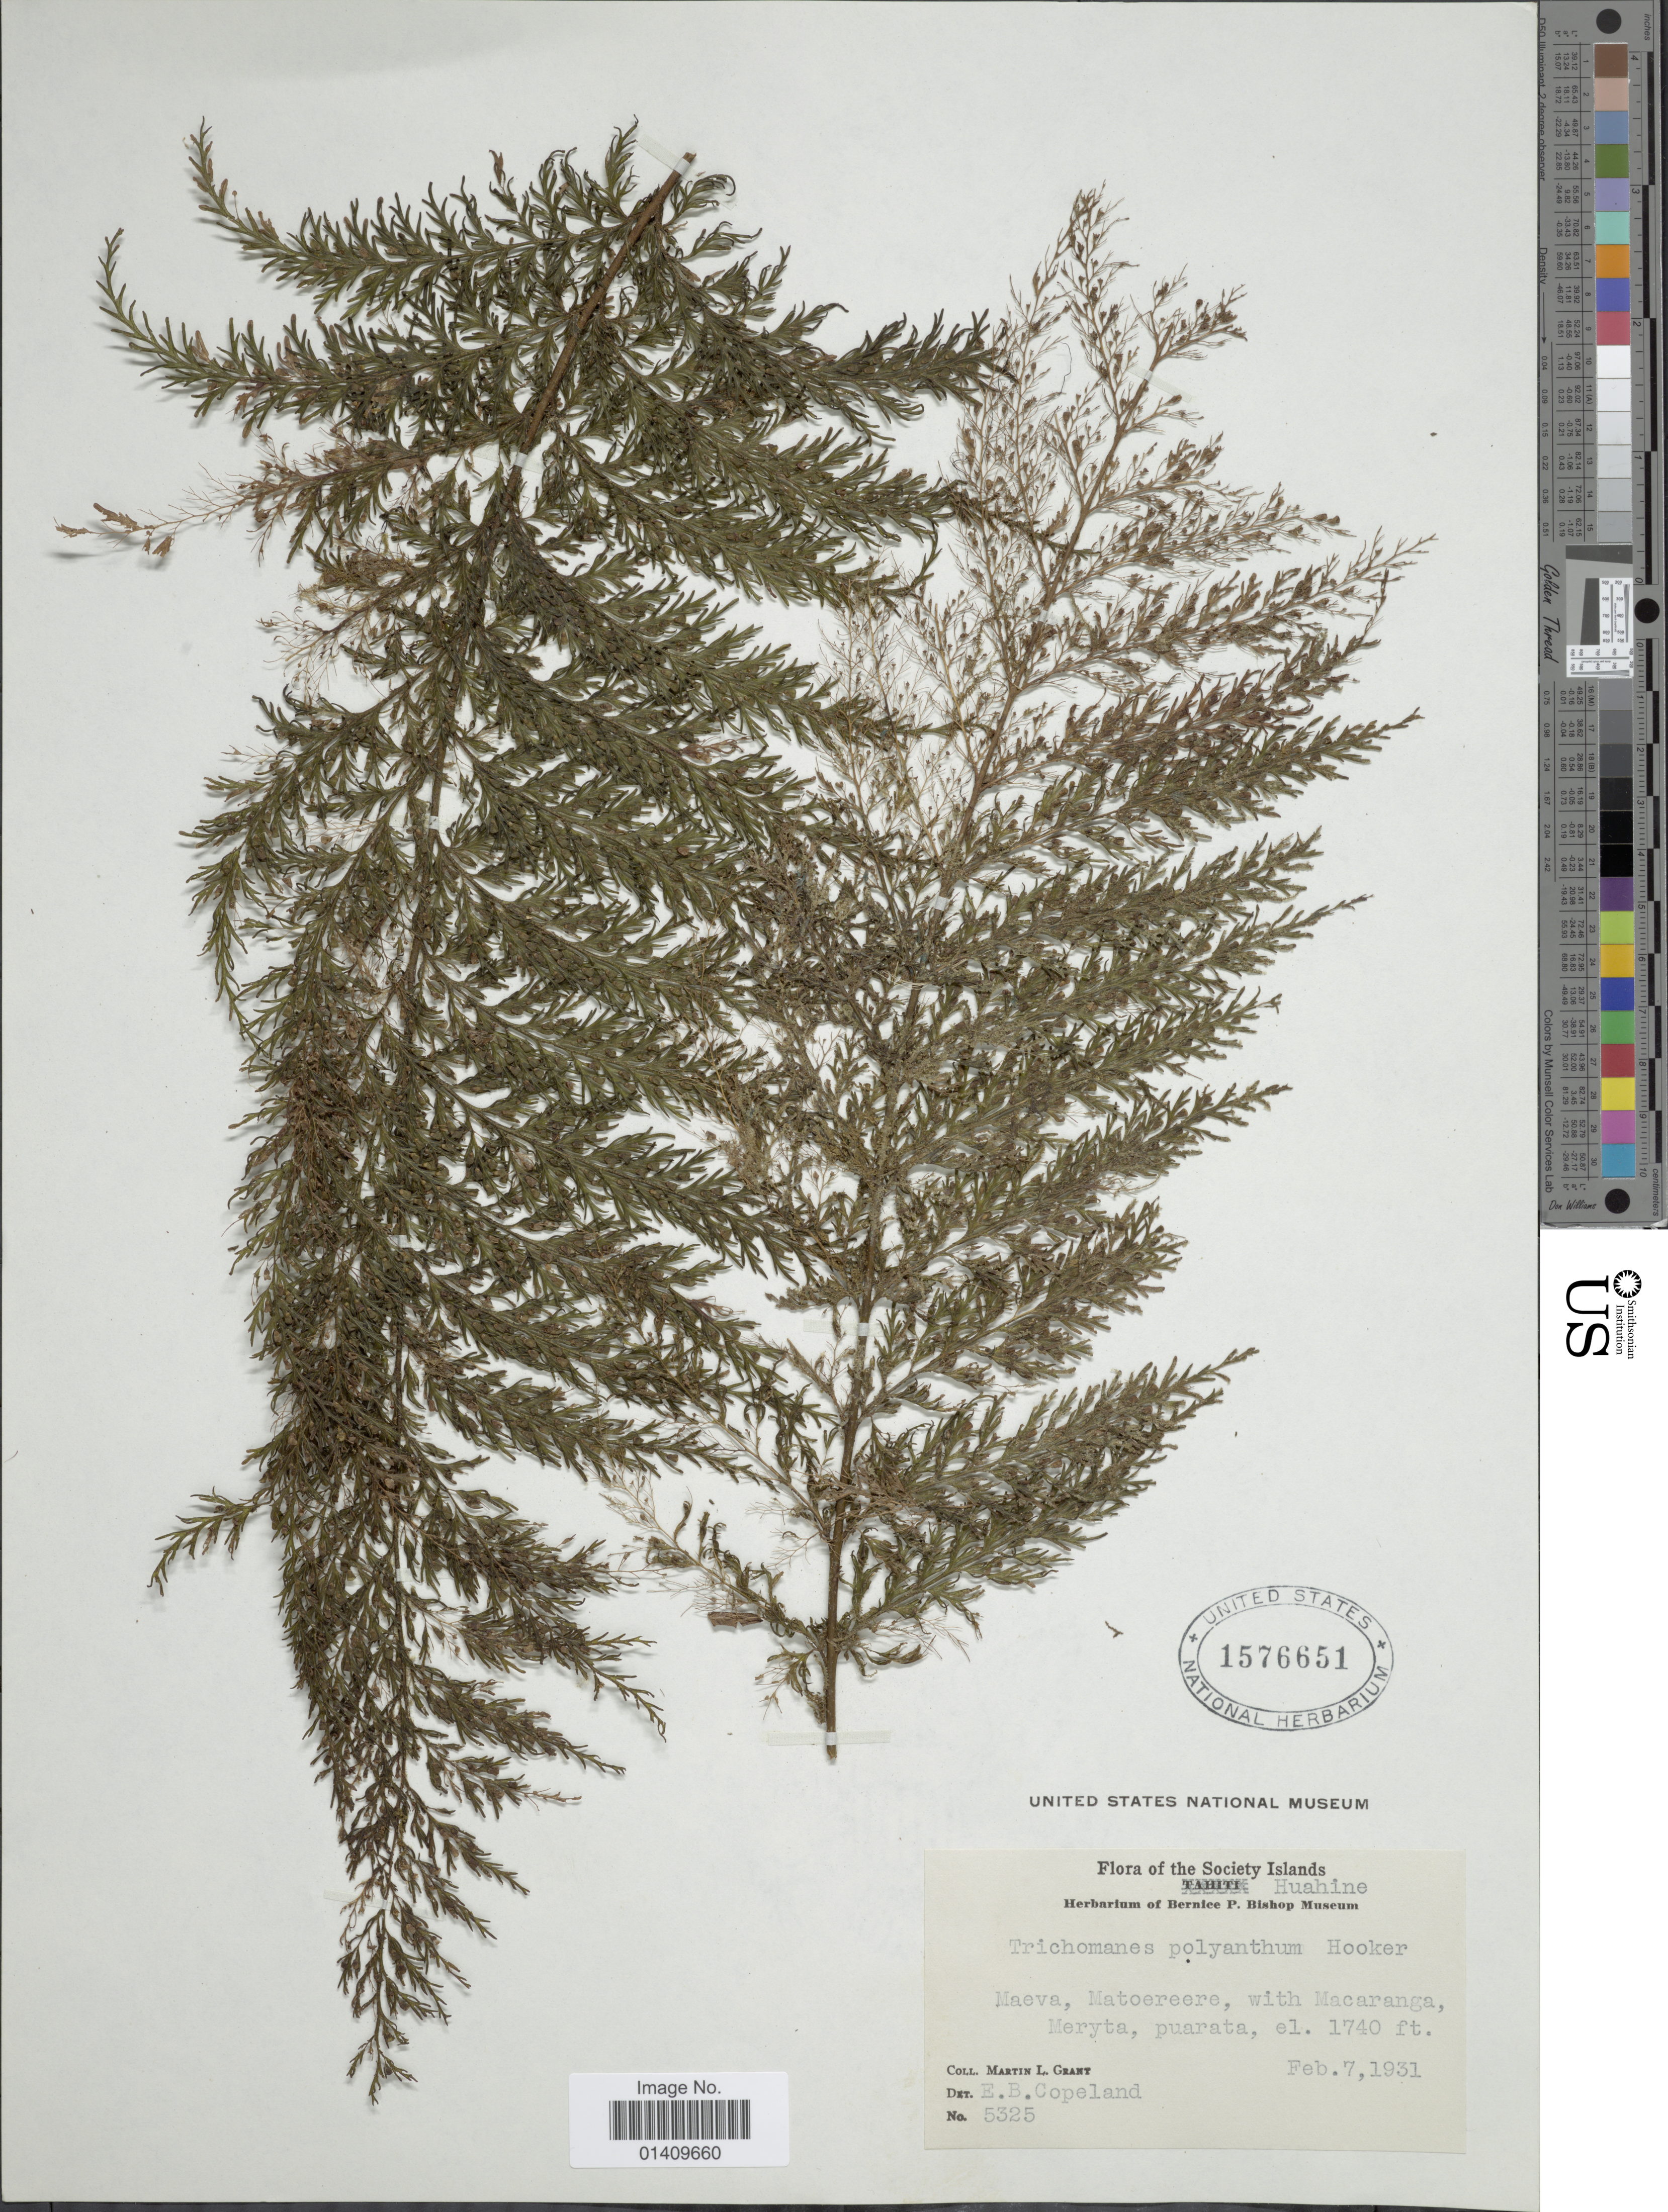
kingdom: Plantae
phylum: Tracheophyta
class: Polypodiopsida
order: Hymenophyllales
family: Hymenophyllaceae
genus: Callistopteris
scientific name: Callistopteris baueriana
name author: Copel.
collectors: M. L. Grant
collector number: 5325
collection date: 1931-02-07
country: French Polynesia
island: Huahine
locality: Society Islands Huahine Maeva, Matoereere with Macaranga Meryta, puarata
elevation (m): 530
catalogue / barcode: US 1576651